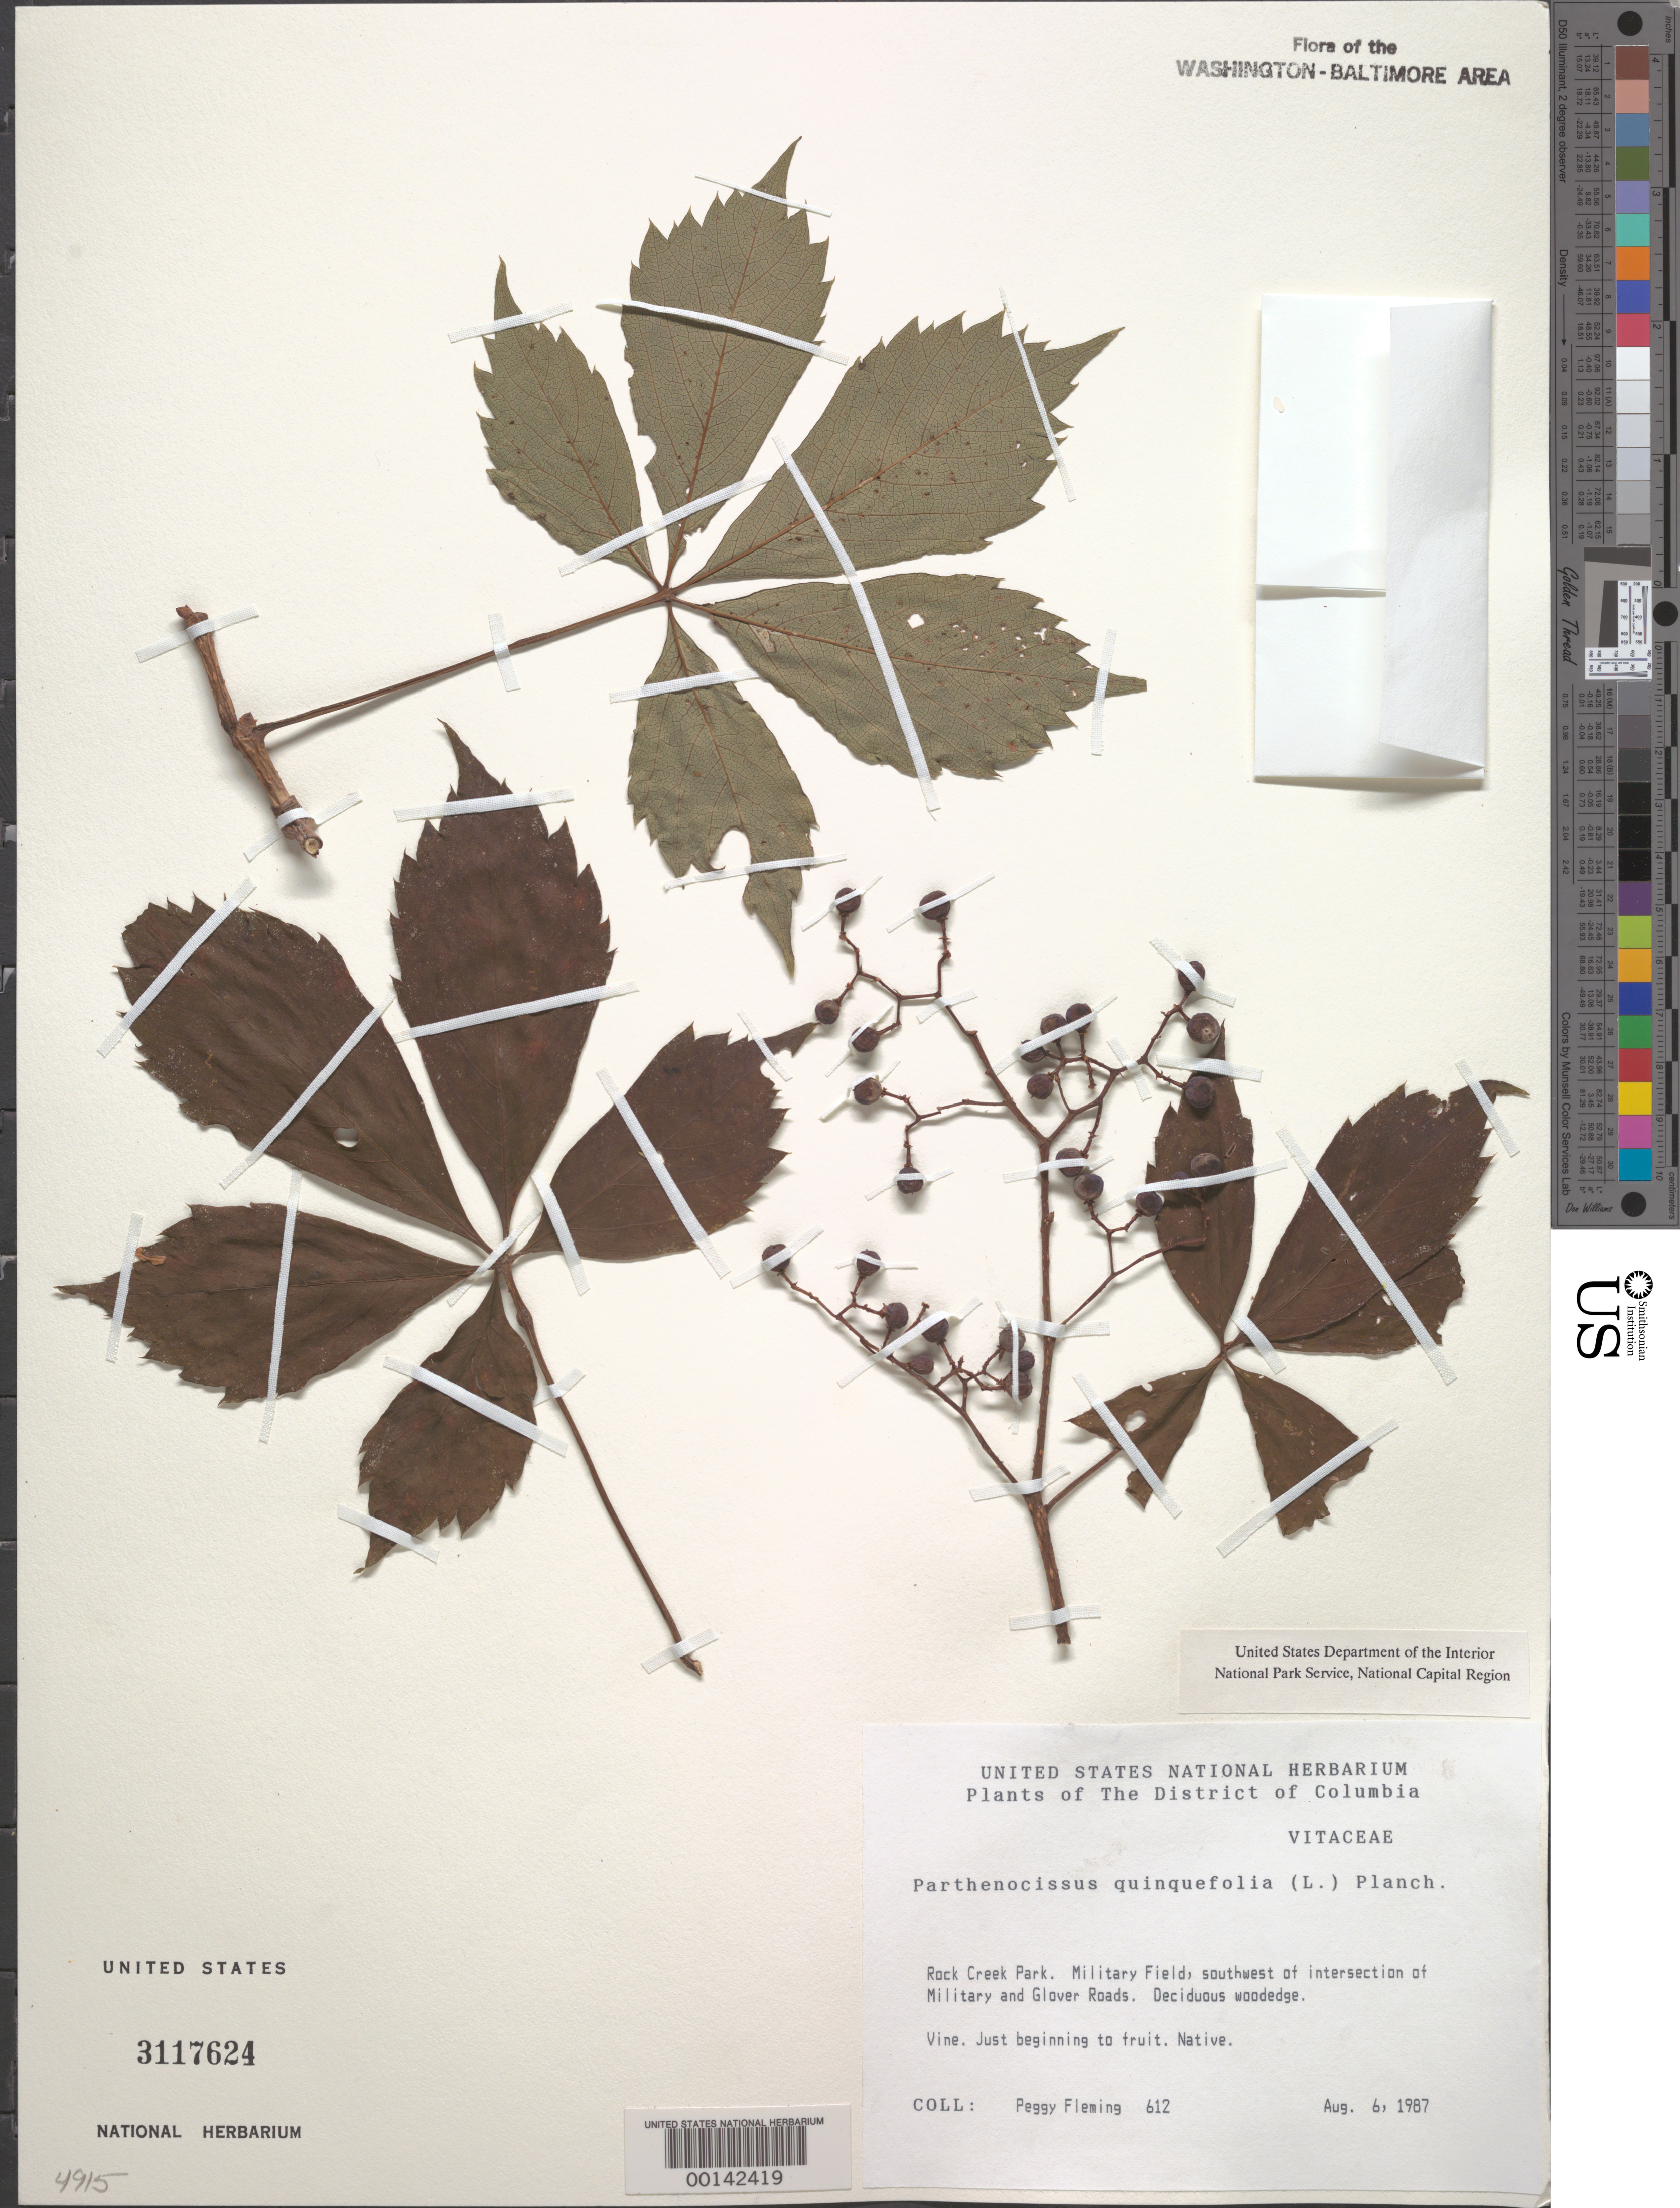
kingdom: Plantae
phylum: Tracheophyta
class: Magnoliopsida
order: Vitales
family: Vitaceae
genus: Parthenocissus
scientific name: Parthenocissus quinquefolia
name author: (L.) Planch.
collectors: P. Fleming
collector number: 612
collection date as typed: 06 Aug 1987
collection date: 1987-08-06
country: United States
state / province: District of Columbia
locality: Rock Creek Park. Military Field,southwest of intersection of Military and Glover Roads. Rock Creek Park and vicinity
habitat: Deciduous wood edge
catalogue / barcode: US 142419